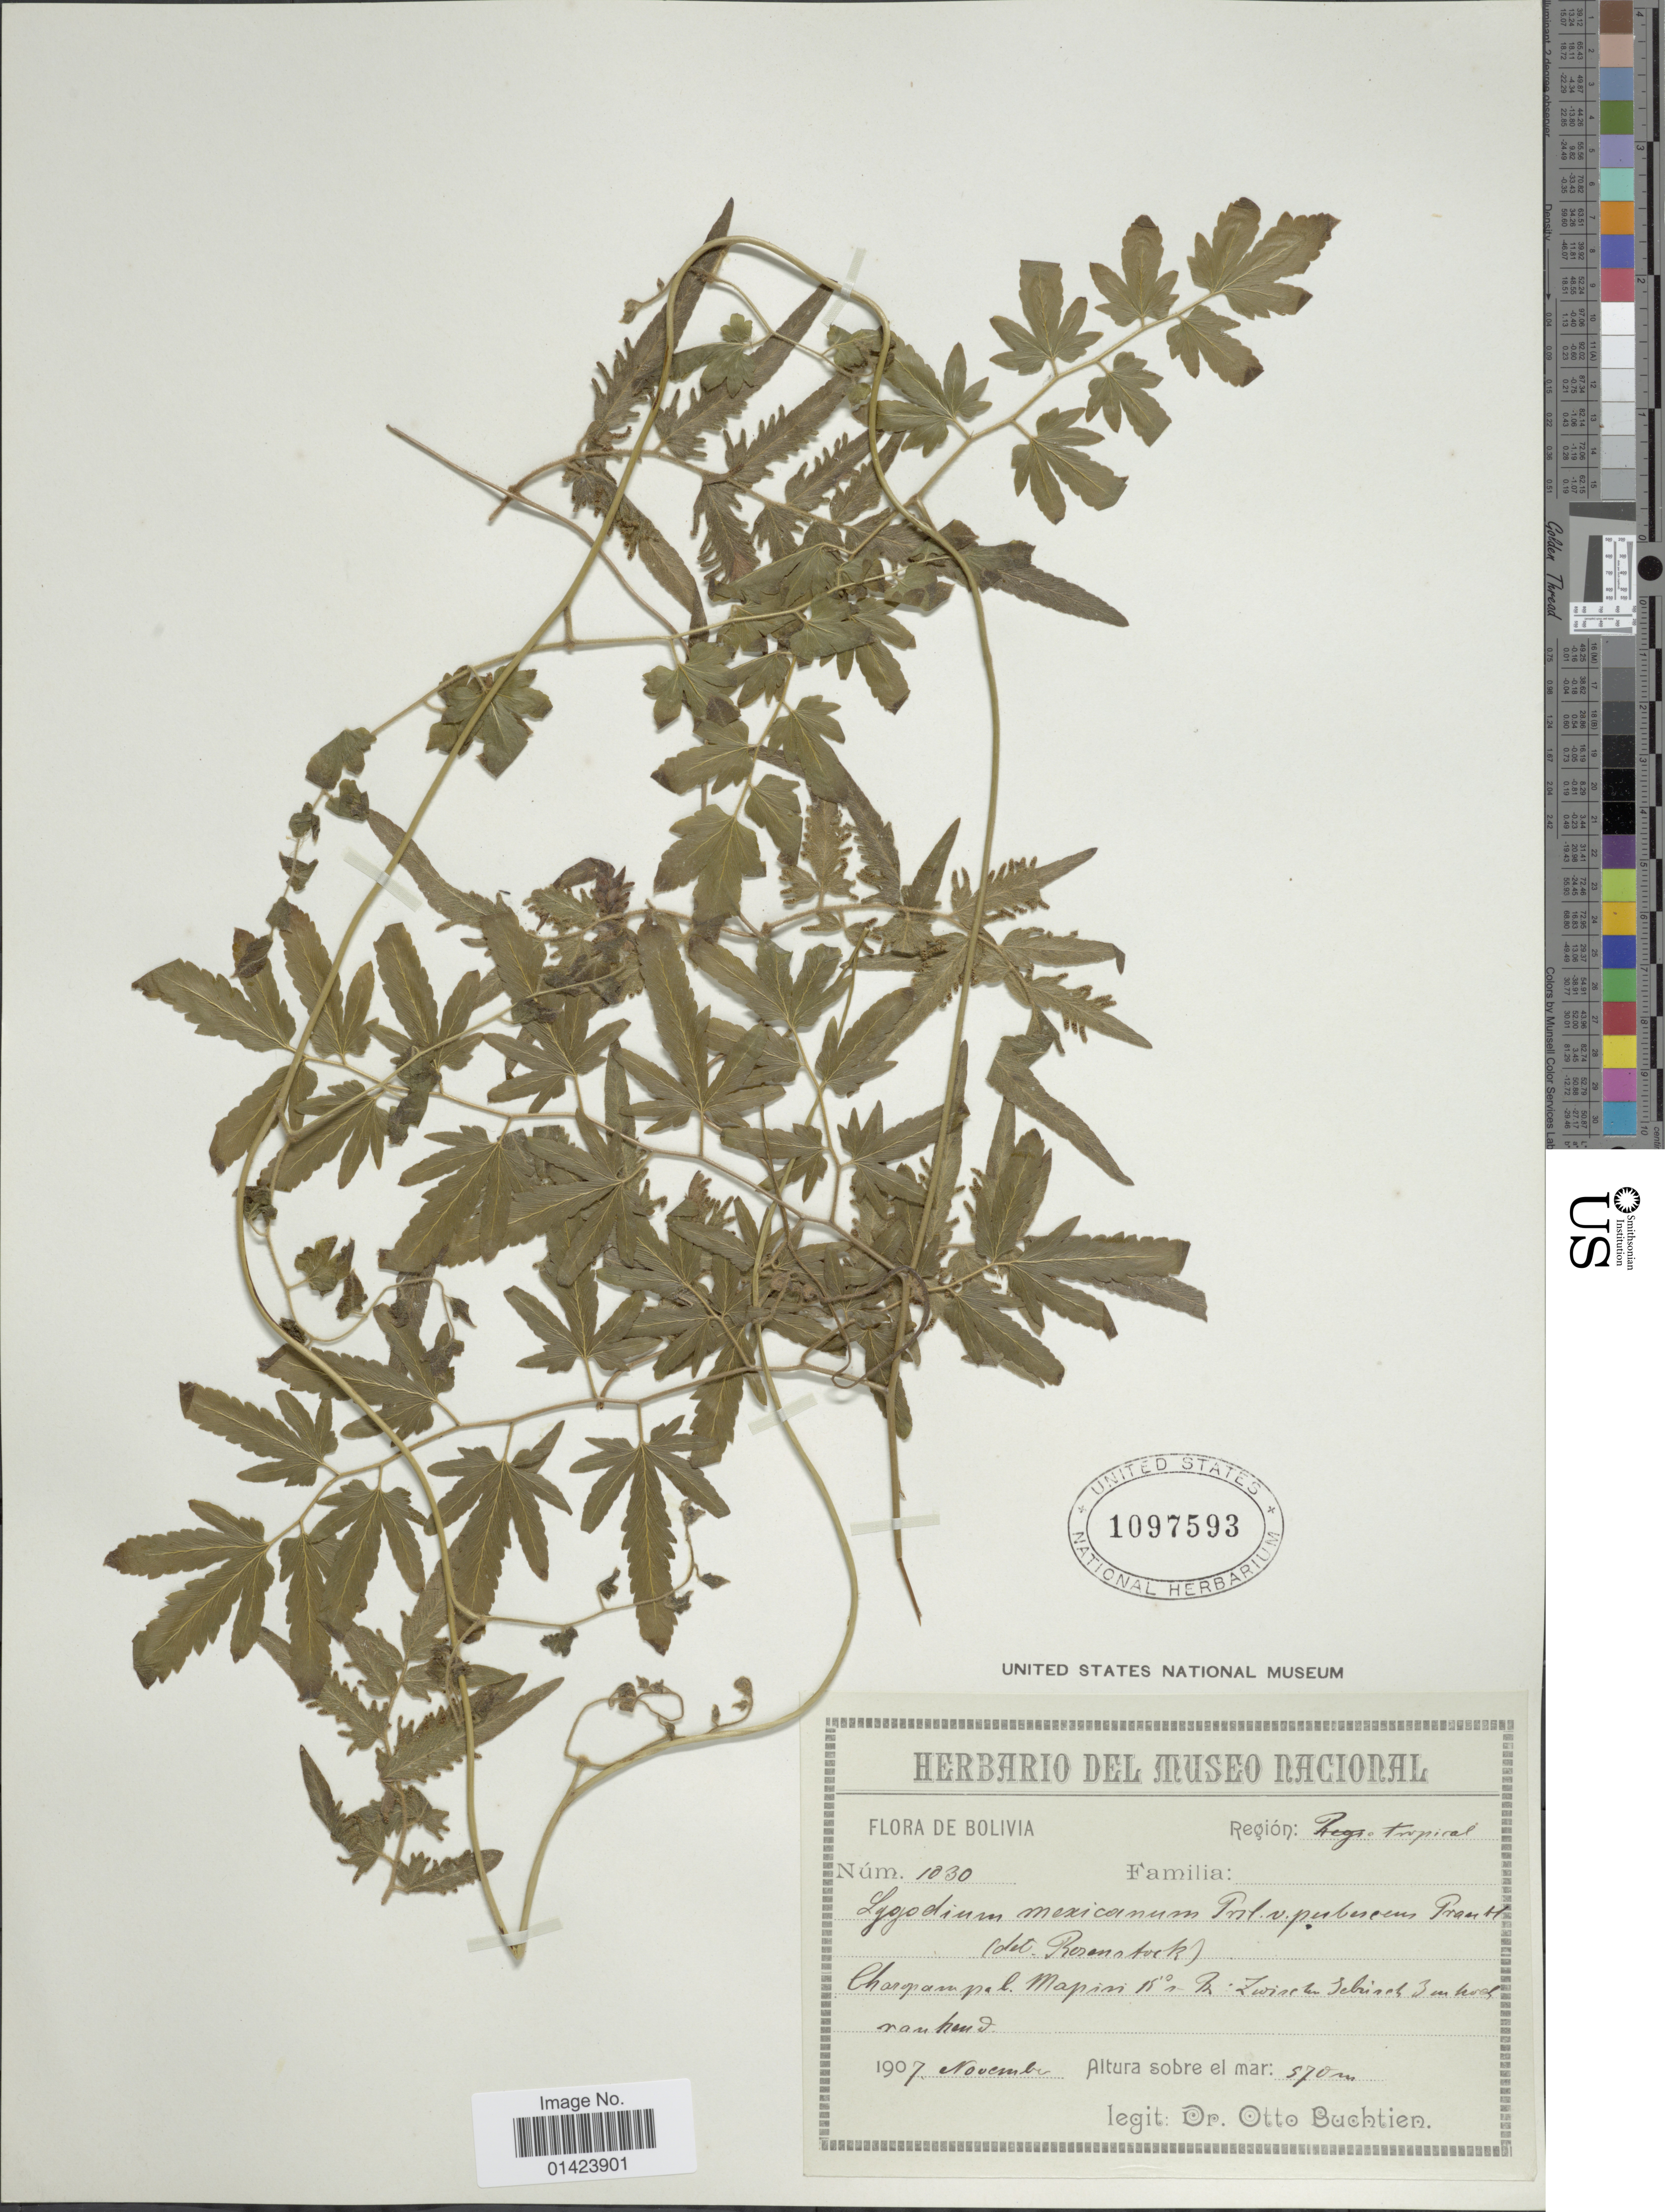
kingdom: Plantae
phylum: Tracheophyta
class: Polypodiopsida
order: Schizaeales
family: Lygodiaceae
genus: Lygodium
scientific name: Lygodium venustum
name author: Sw.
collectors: O. Buchtien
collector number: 1030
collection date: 1907-11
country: Bolivia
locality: Charopampa b. Mapiri 15° Br.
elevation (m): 570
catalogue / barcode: US 1097593